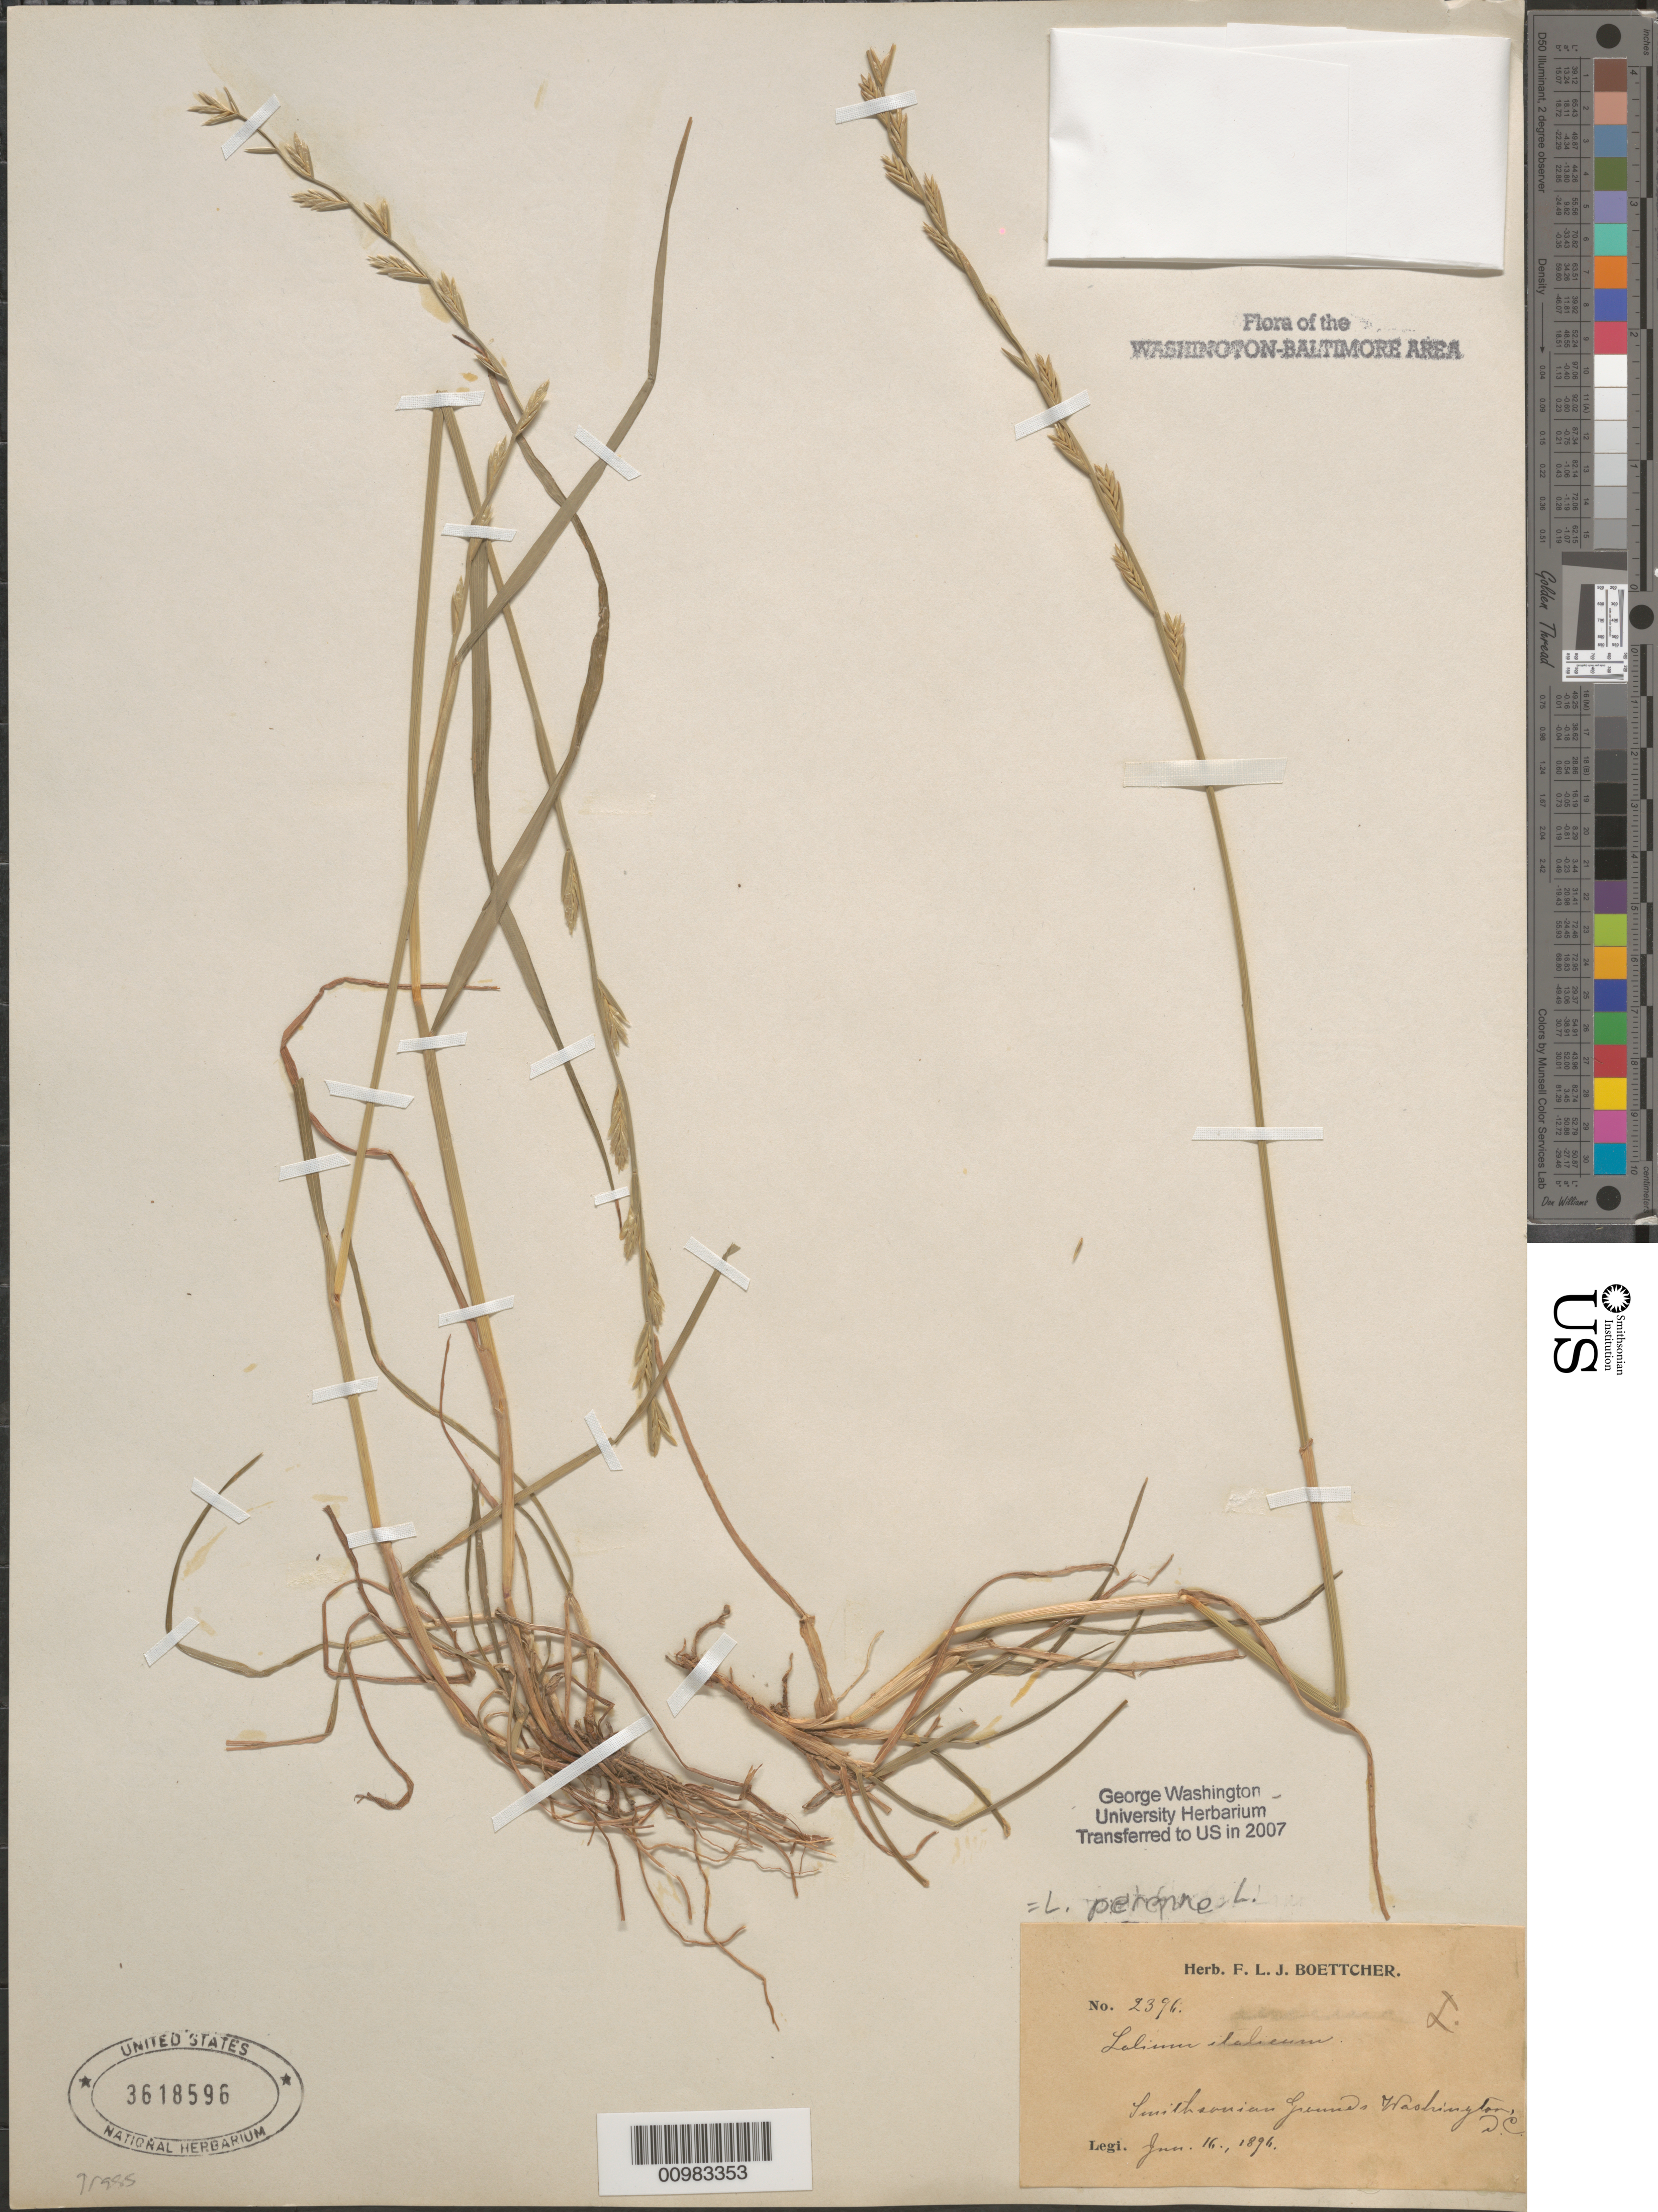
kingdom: Plantae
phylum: Tracheophyta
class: Liliopsida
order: Poales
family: Poaceae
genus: Lolium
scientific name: Lolium perenne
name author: L.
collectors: F. Boettcher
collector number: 2396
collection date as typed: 16 Jun 1896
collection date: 1896-06-16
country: United States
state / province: District of Columbia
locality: Washington, DC, Smithsonian Grounds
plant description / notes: Transferred from GWU Herbarium in 2007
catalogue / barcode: US 3618596